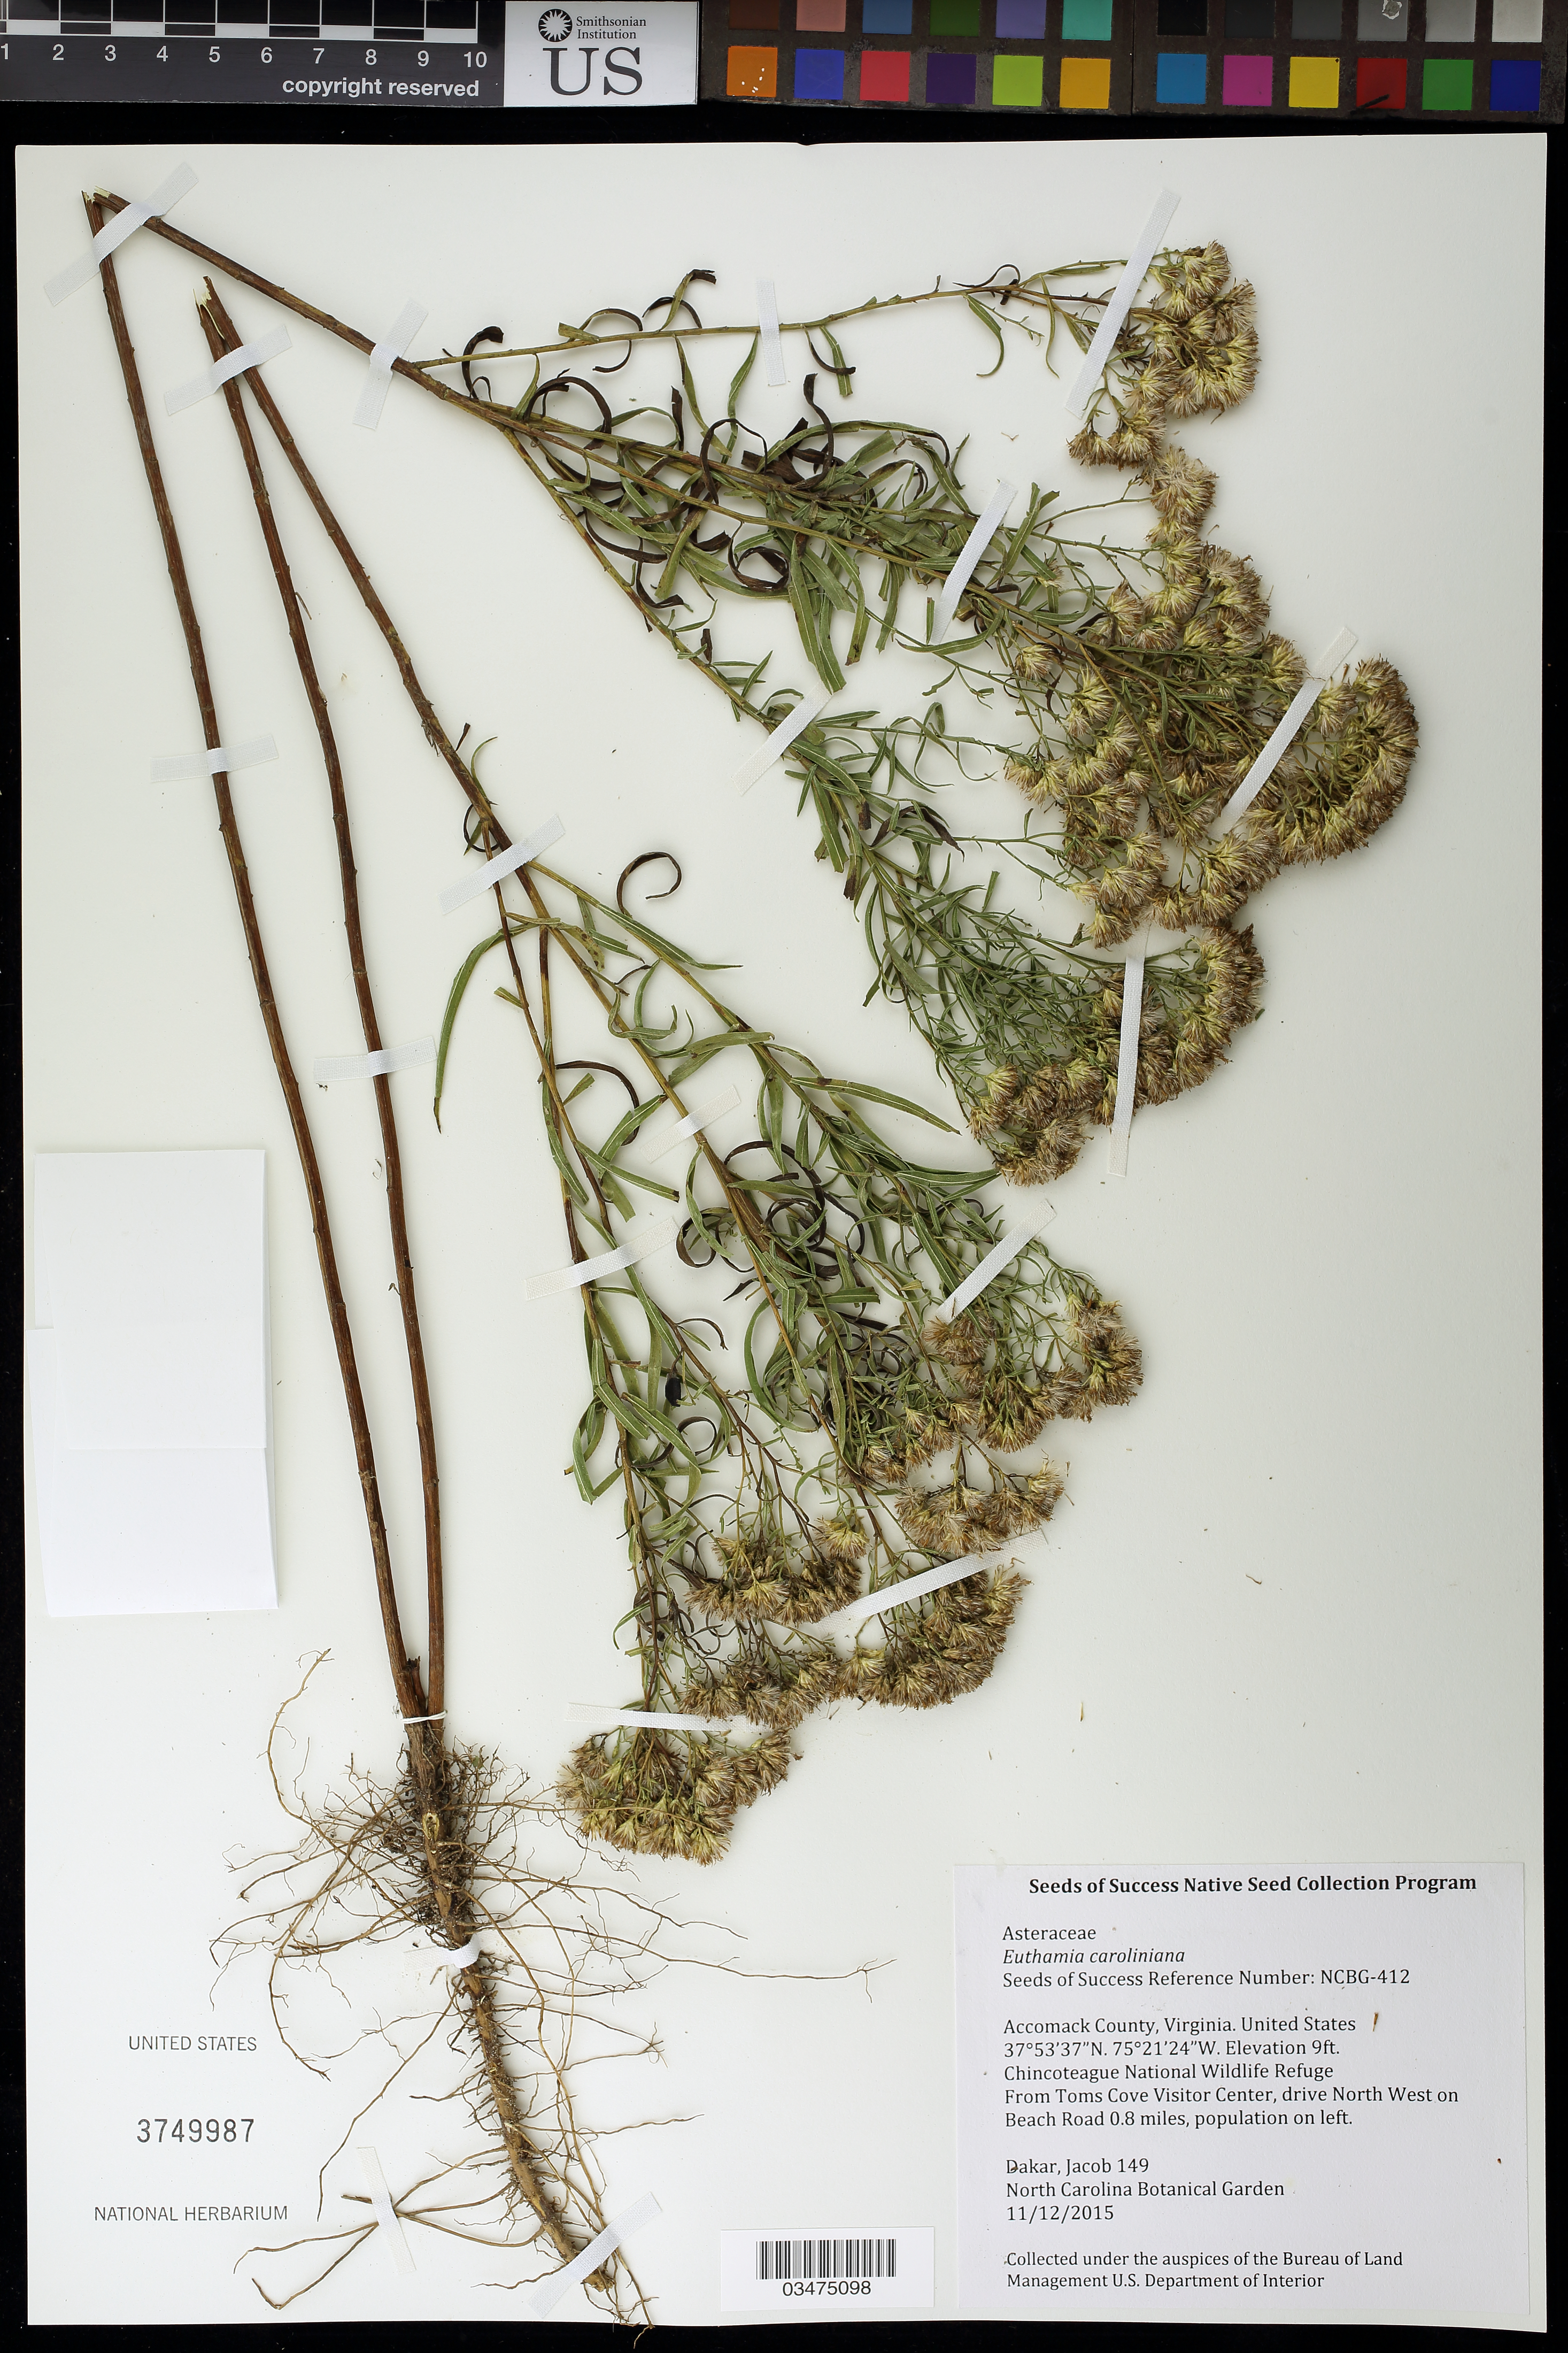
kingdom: Plantae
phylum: Tracheophyta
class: Magnoliopsida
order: Asterales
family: Asteraceae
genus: Euthamia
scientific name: Euthamia caroliniana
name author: (L.) Greene ex Porter & Britton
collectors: J. Dakar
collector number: NCBG-412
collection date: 2015-11-12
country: United States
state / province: Virginia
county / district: Accomack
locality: Chincoteague National Wildlife Refuge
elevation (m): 3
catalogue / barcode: US 3749987